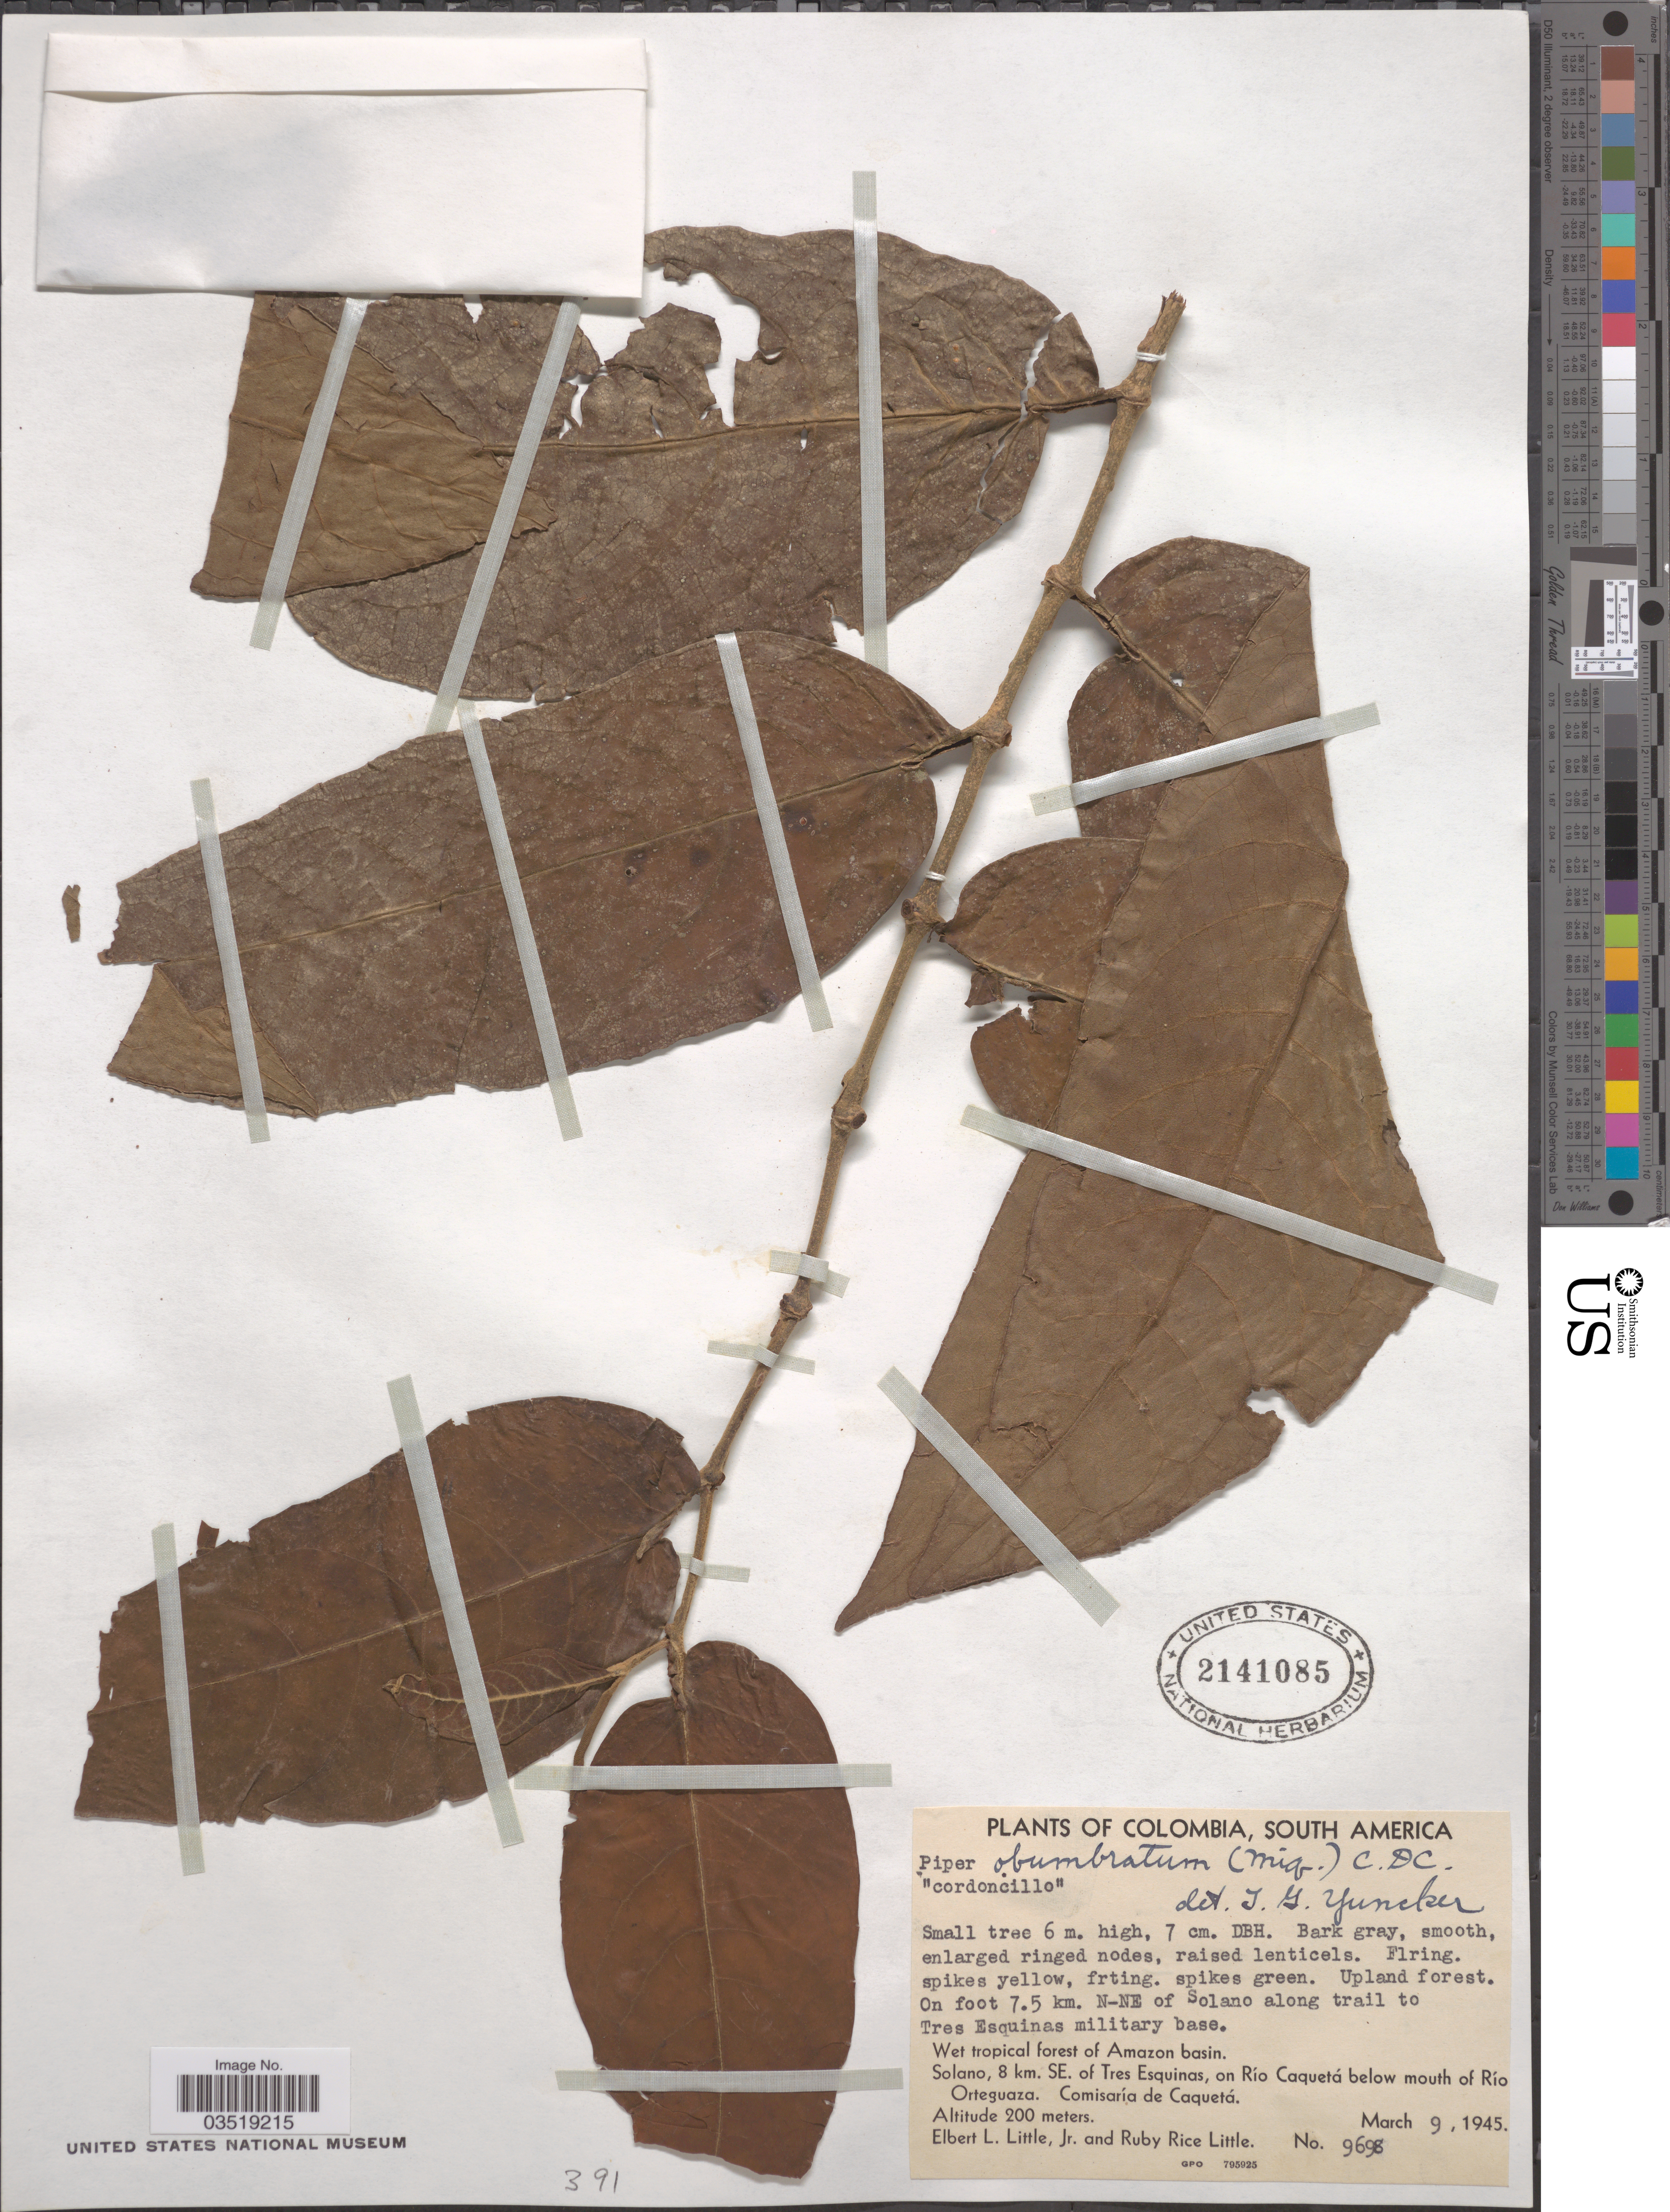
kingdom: Plantae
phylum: Tracheophyta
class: Magnoliopsida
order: Piperales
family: Piperaceae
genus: Piper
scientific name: Piper arboreum var. hirtellum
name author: Yunck.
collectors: E. L. Little & R. R. Little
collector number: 9698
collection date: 1945-03-09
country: Colombia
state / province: Caquetá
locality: On foot 1.5 km. N-NE of Solano along trail to Tres Esquinas military base. Wet tropical forest of Amazon basin. Solano, 8 km. SE. of Tres Esquinas, on Río Caquetá below mouth of Río Oretguaza. Comisaría de Caquetá.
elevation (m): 200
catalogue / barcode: US 2141085